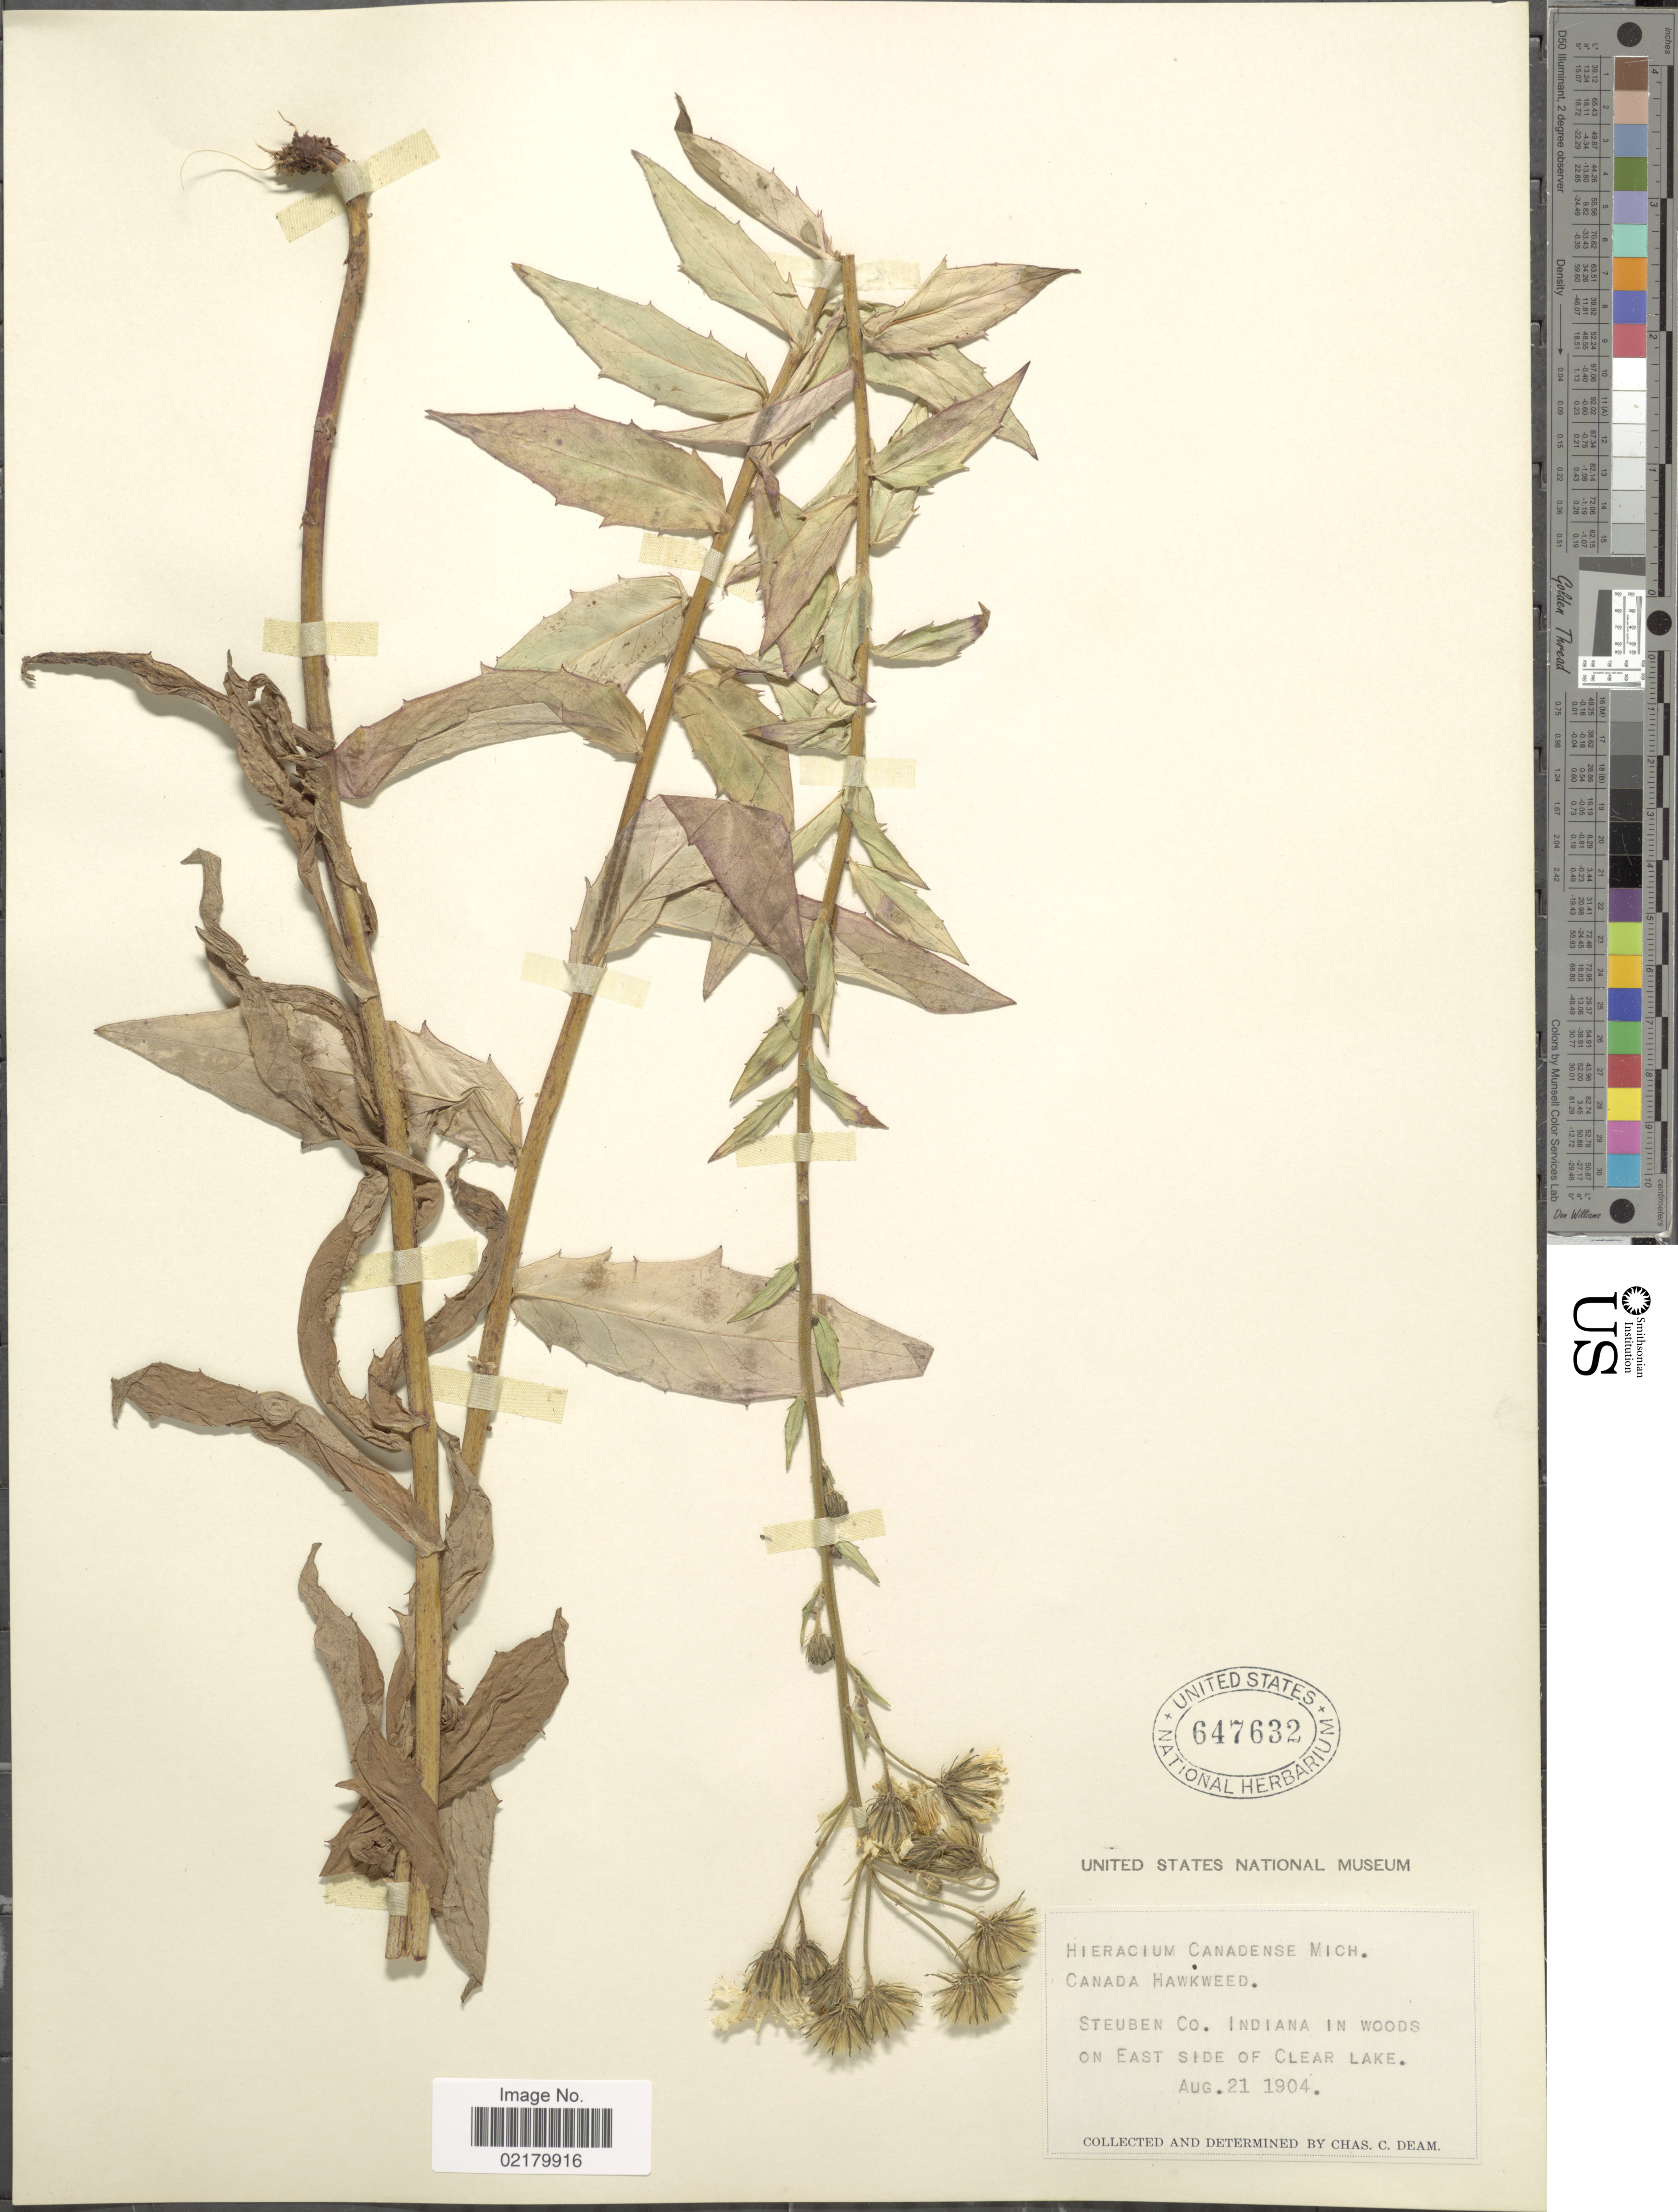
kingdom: Plantae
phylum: Tracheophyta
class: Magnoliopsida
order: Asterales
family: Asteraceae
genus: Hieracium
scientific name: Hieracium canadense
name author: Michx.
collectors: C. C. Deam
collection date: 1904-08-21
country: United States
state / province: Indiana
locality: Steuben Co. Indiana in woods on East Side of Clear Lake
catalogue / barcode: US 647632